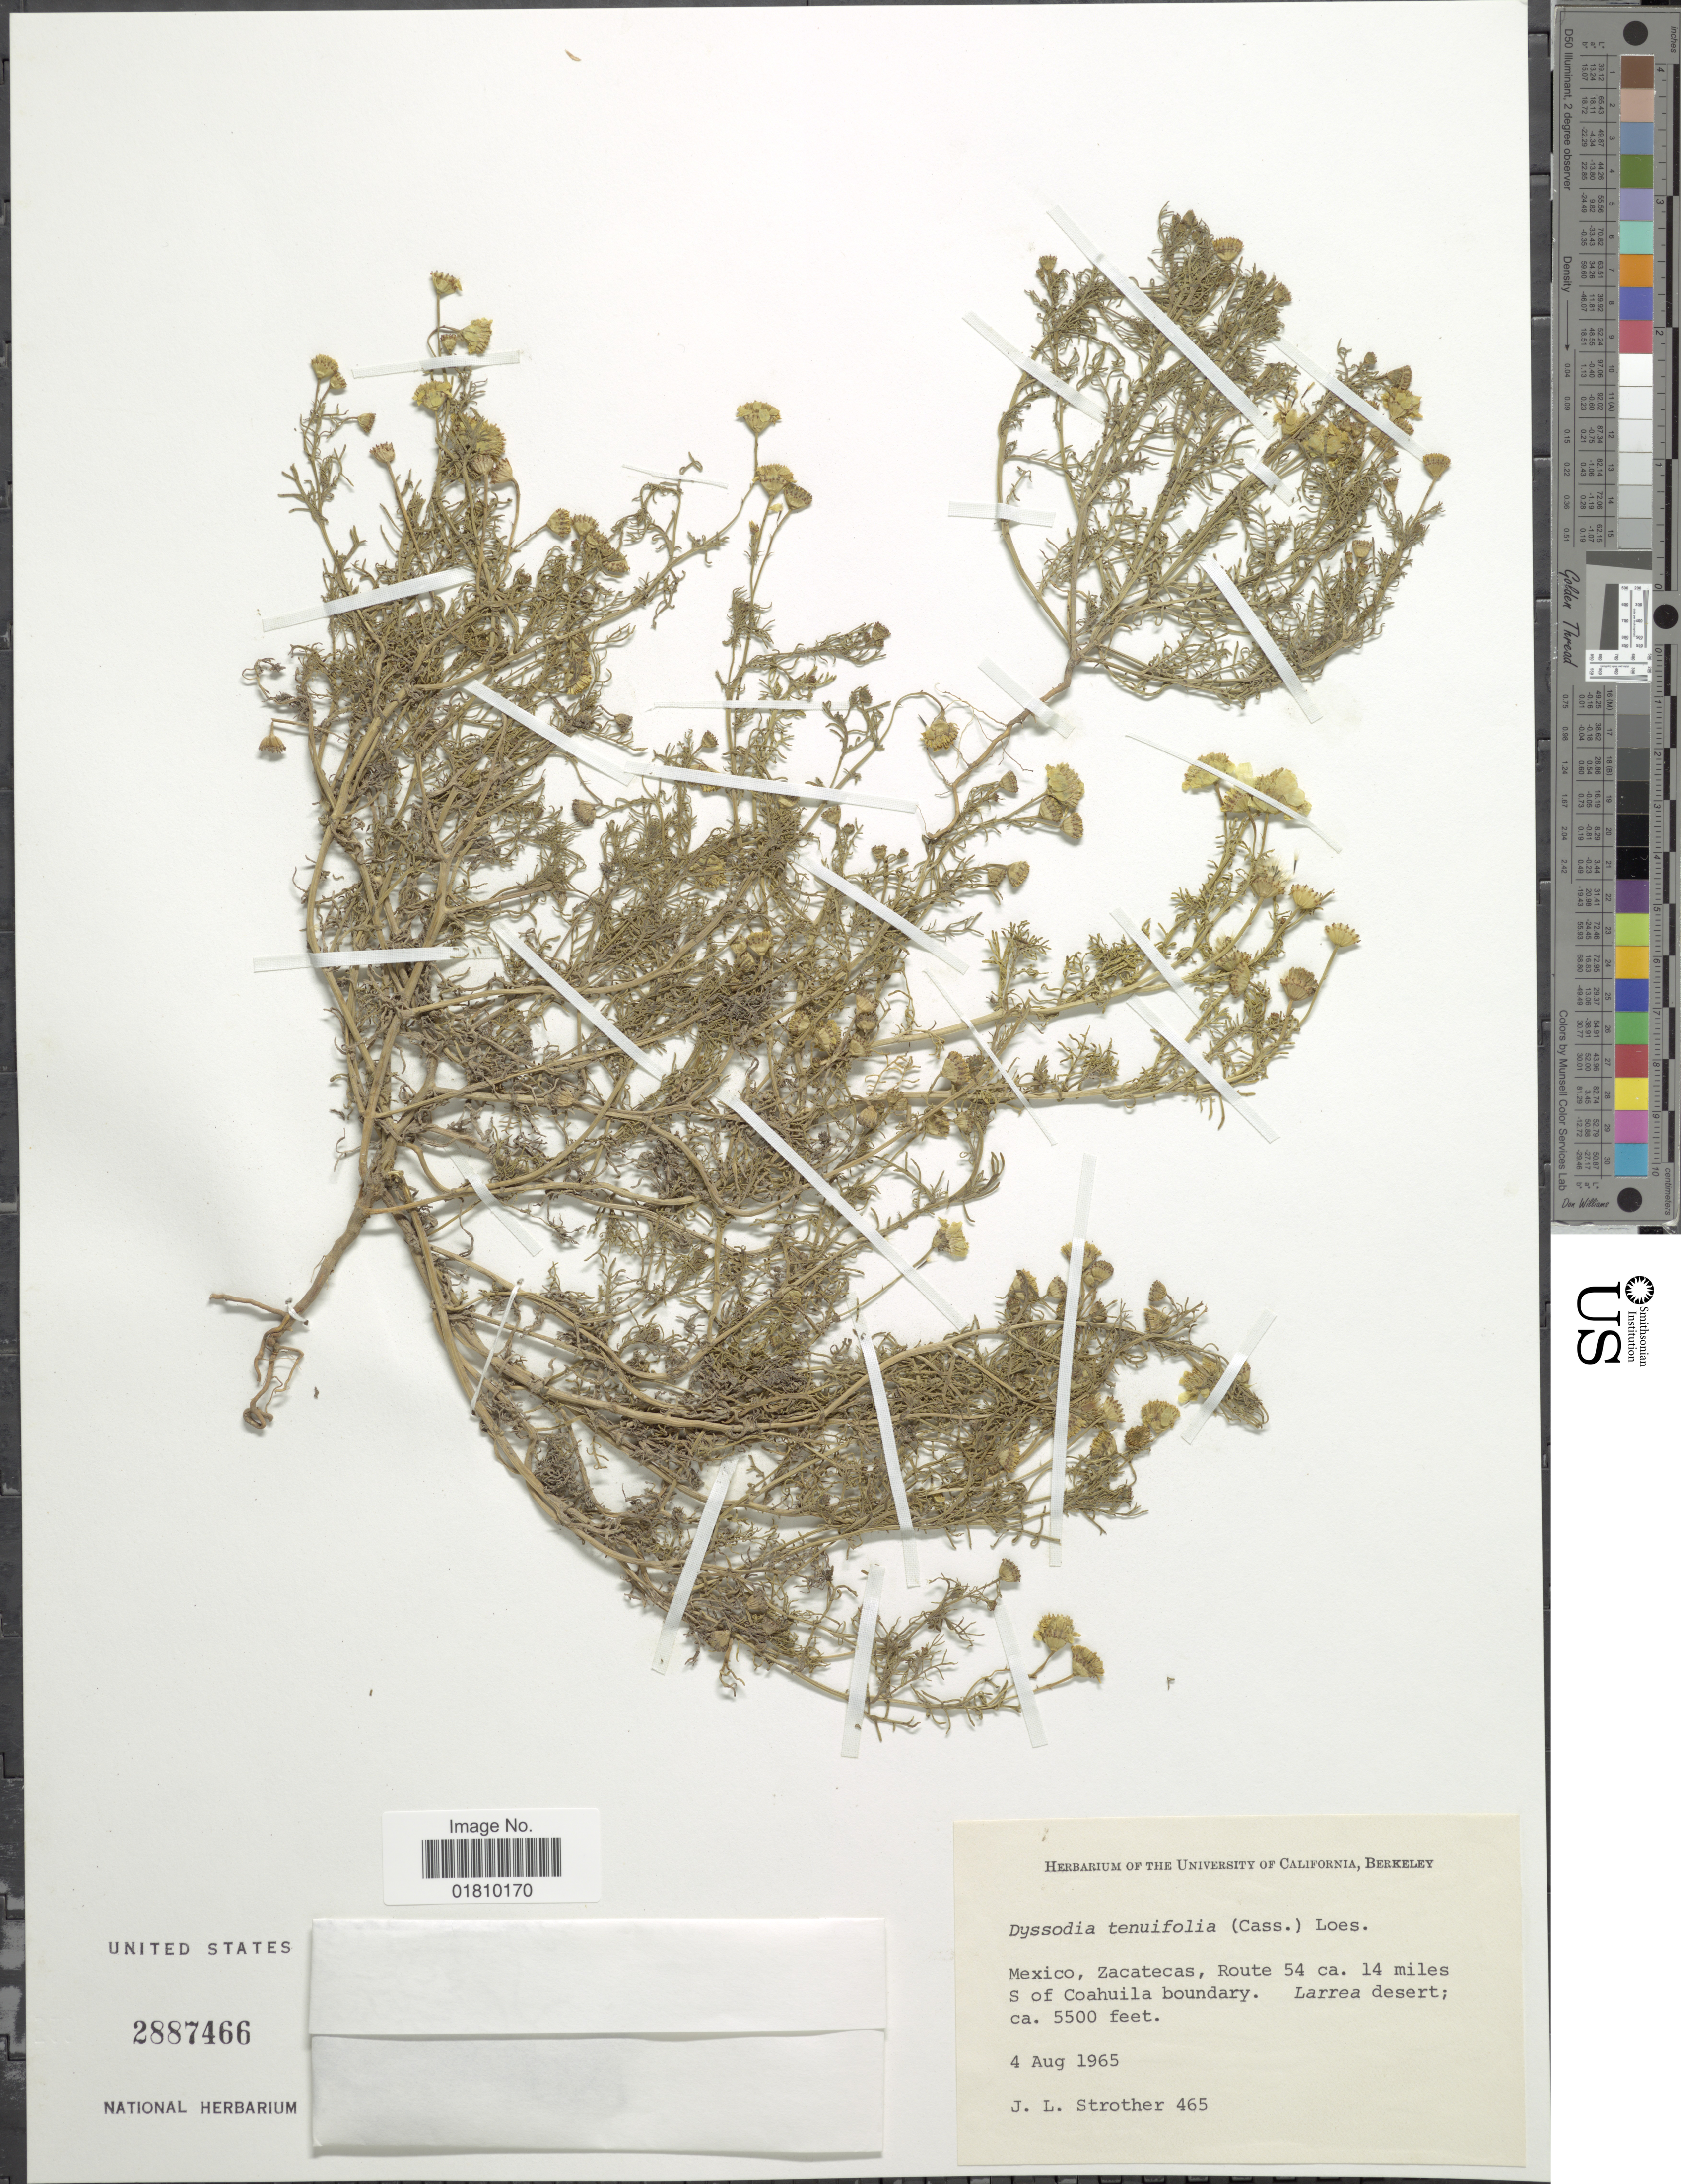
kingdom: Plantae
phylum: Tracheophyta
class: Magnoliopsida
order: Asterales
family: Asteraceae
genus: Thymophylla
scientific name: Thymophylla tenuifolia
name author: (Cass.) Rydb.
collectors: J. L. Strother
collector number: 465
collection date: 1965-08-04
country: Mexico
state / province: Zacatecas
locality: Route 54 ca. 14 miles S of Coahuila boundary, Larrea desert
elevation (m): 1676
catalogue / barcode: US 2887466